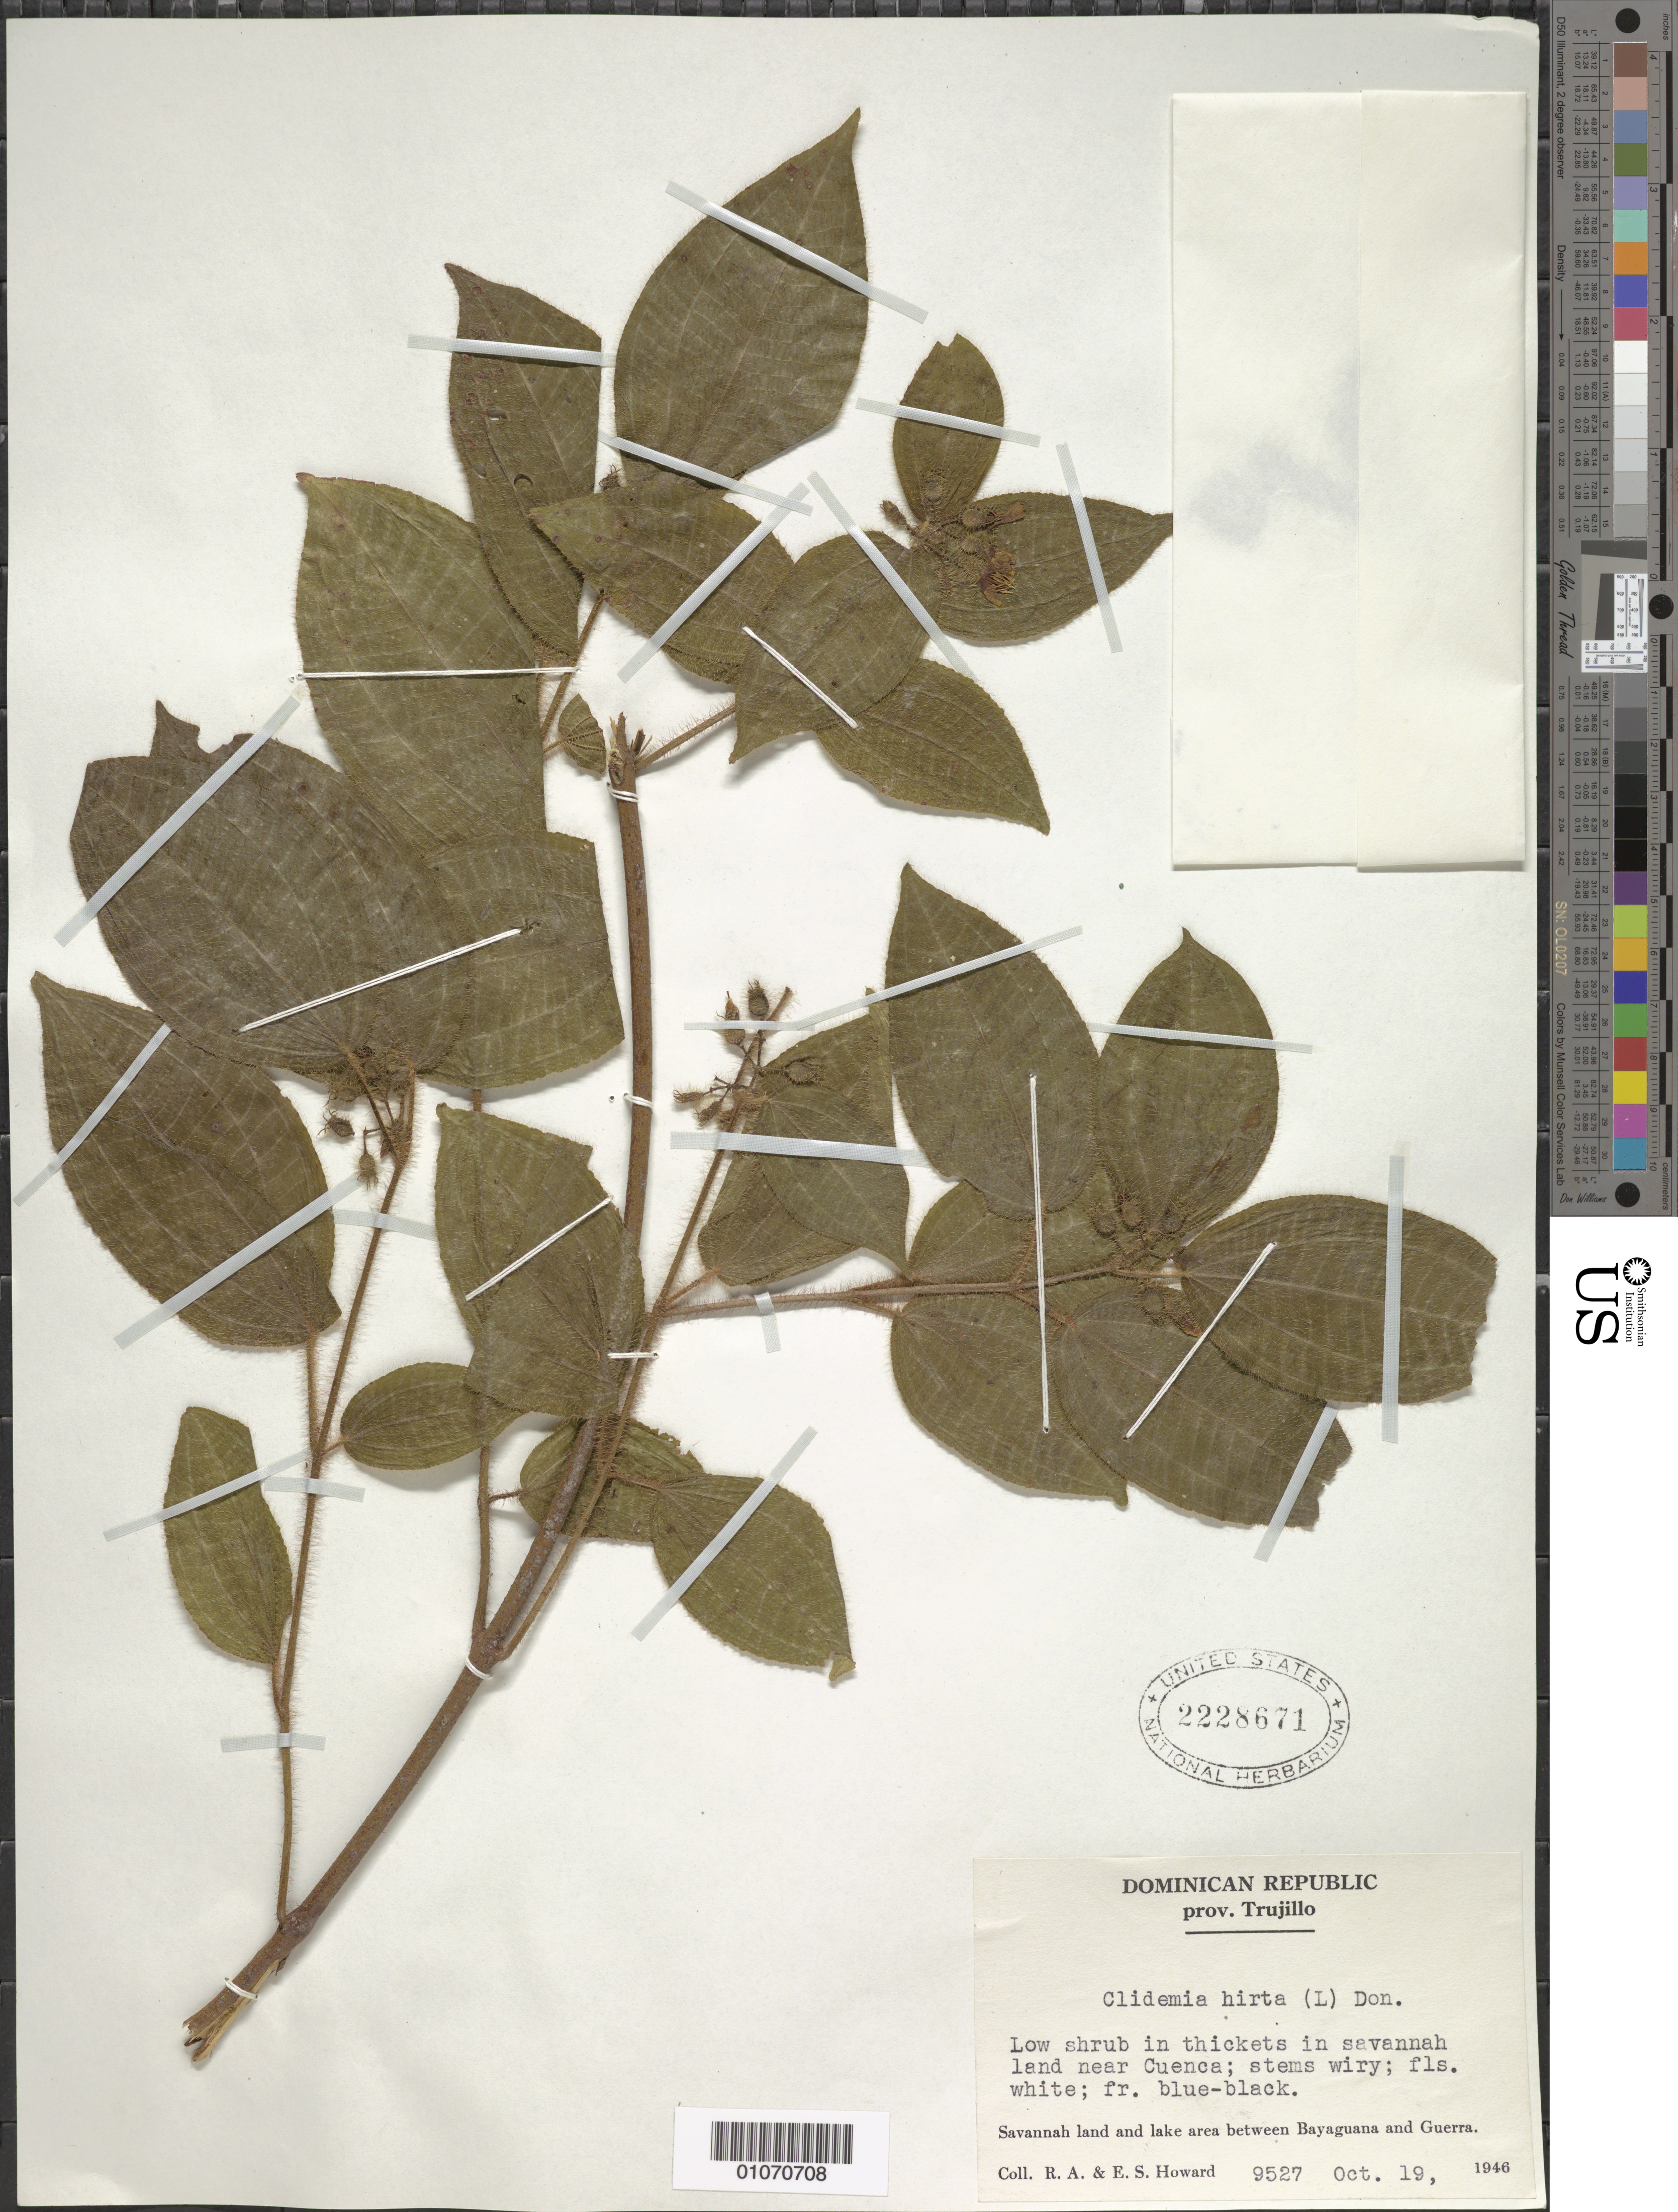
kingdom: Plantae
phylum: Tracheophyta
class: Magnoliopsida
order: Myrtales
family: Melastomataceae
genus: Clidemia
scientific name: Clidemia hirta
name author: (L.) D. Don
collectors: R. A. Howard & E. S. Howard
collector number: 9527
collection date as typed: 19 Oct 1946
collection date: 1946-10-19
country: Dominican Republic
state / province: Santo Domingo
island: Hispaniola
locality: Bayaguana to Guerra, near Cuenca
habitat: Savanna land and lake area; in thickets in savanna land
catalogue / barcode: US 2228671